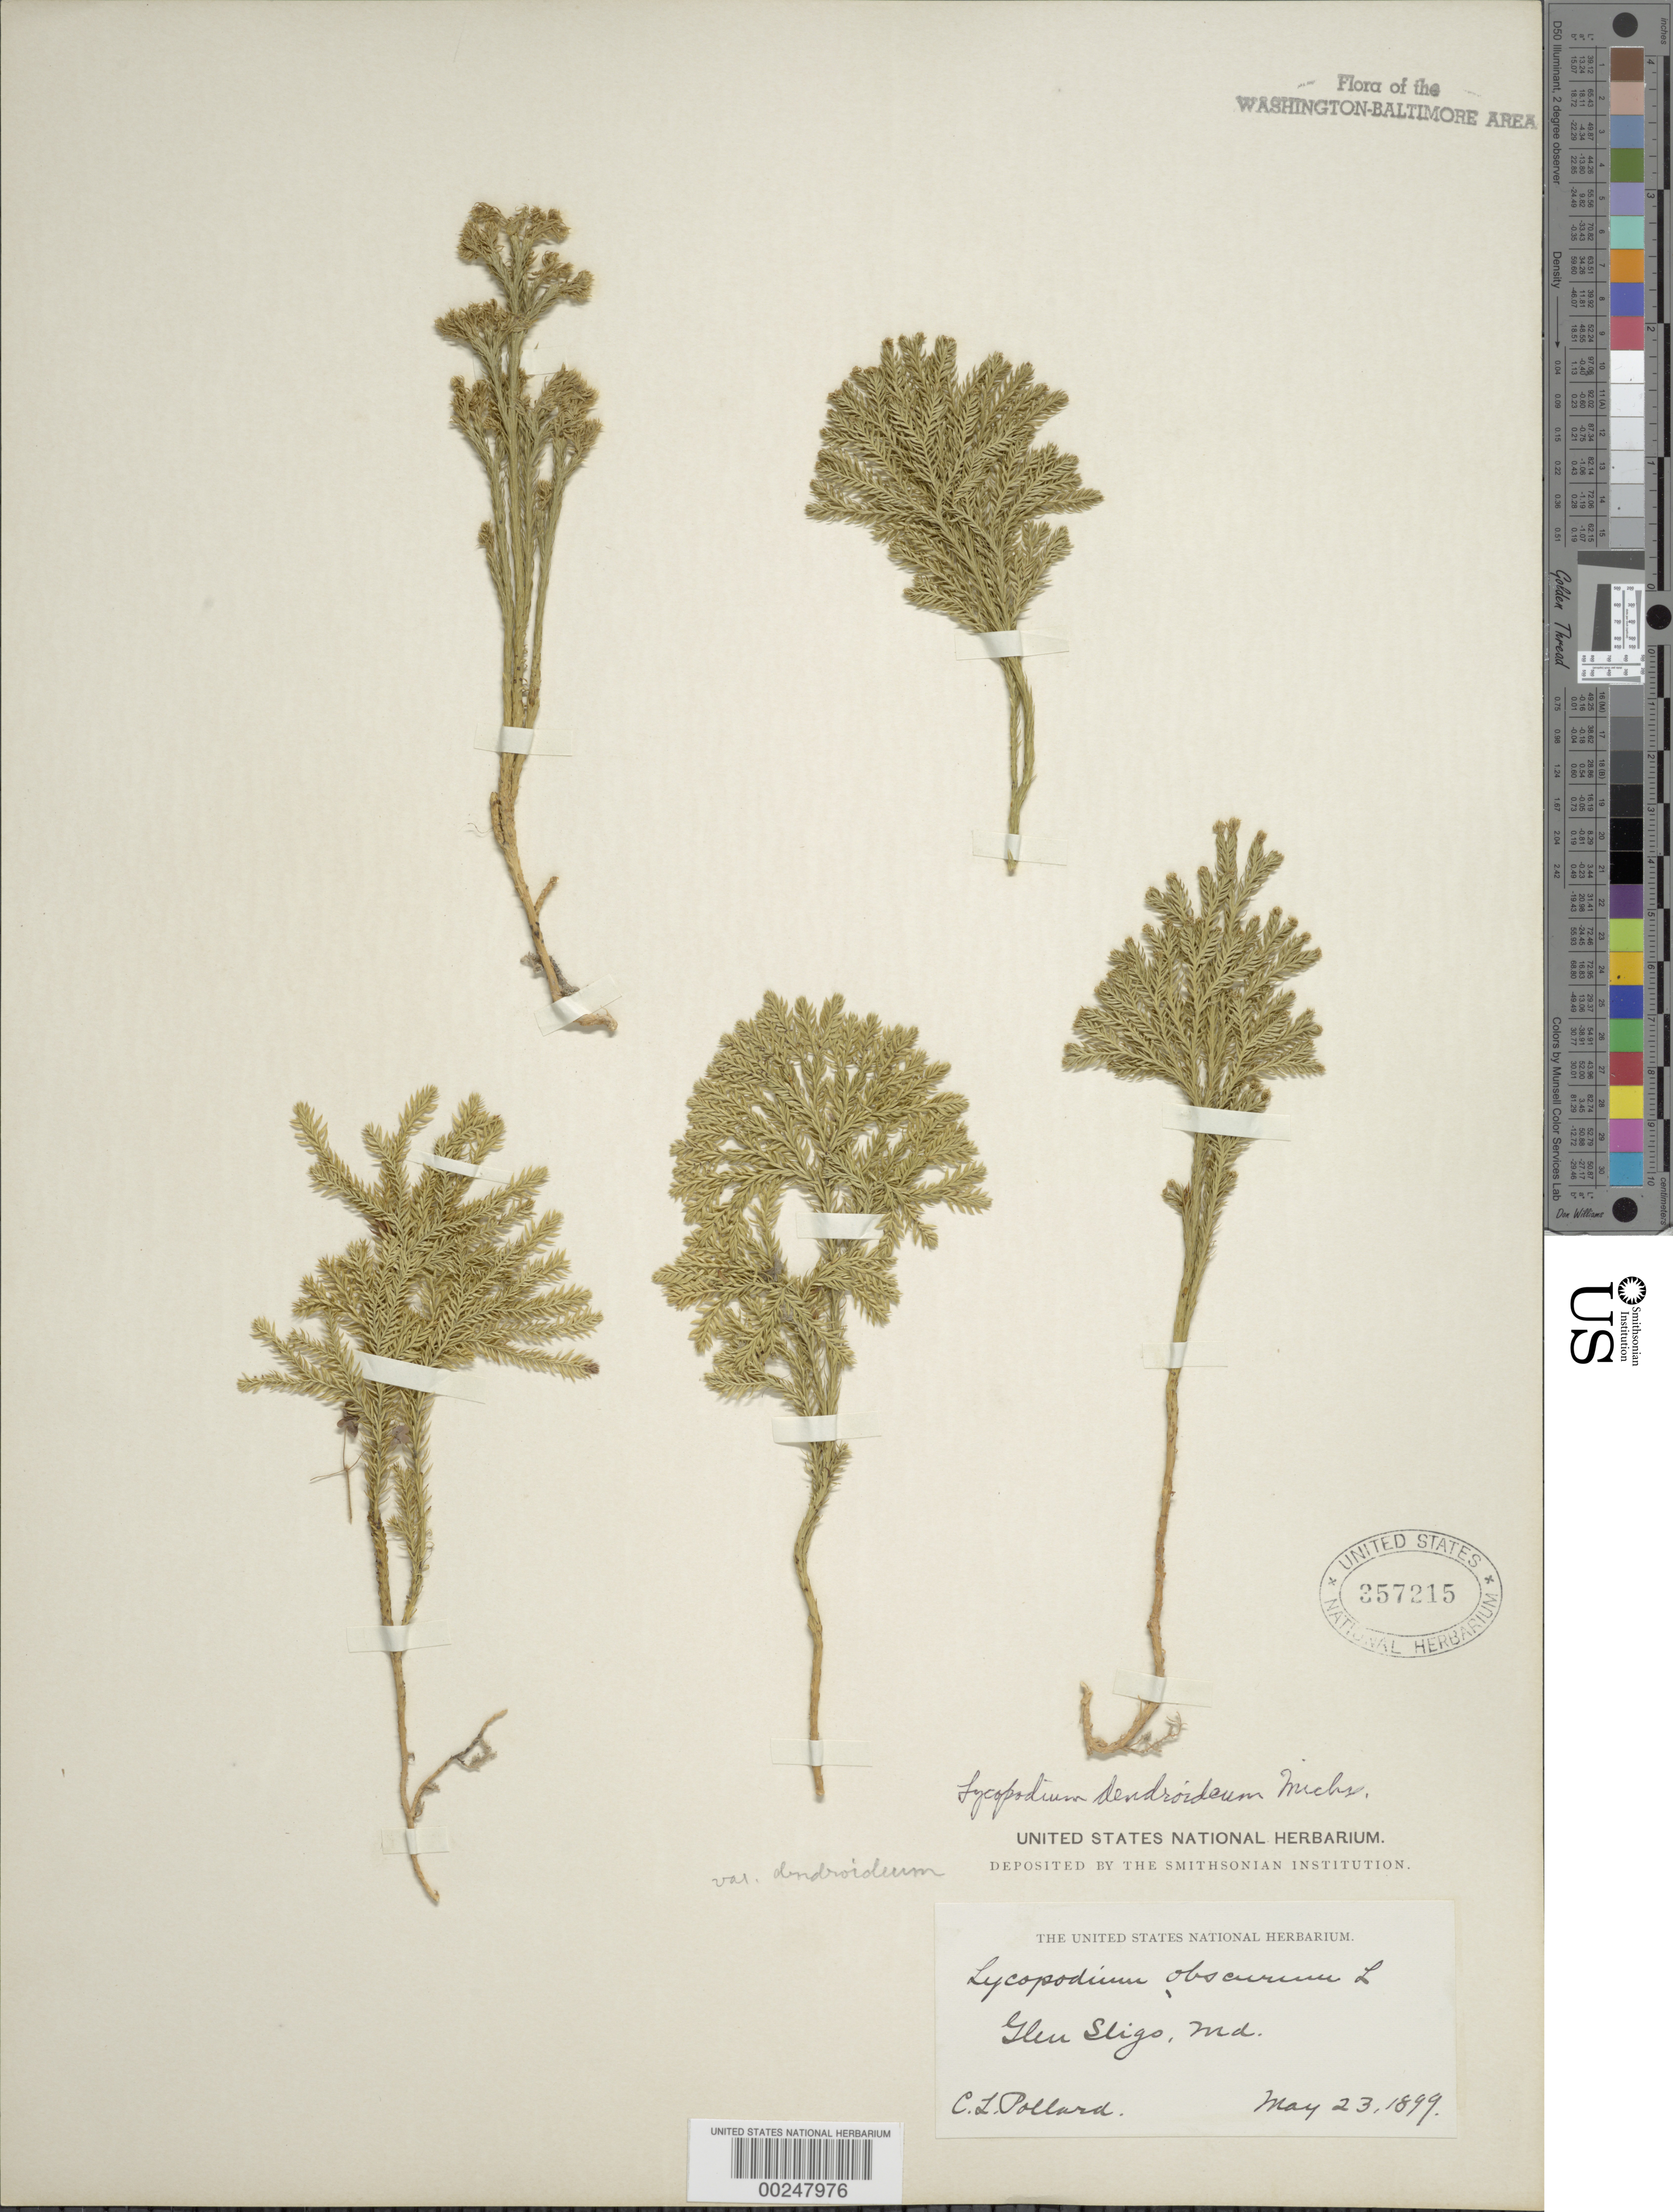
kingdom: Plantae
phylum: Tracheophyta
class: Lycopodiopsida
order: Lycopodiales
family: Lycopodiaceae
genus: Dendrolycopodium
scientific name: Dendrolycopodium dendroideum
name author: (Michx.) A. Haines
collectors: C. L. Pollard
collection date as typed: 23 May 1899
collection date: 1899-05-23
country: United States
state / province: Maryland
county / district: Prince George's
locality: Glen Sligo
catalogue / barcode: US 357215